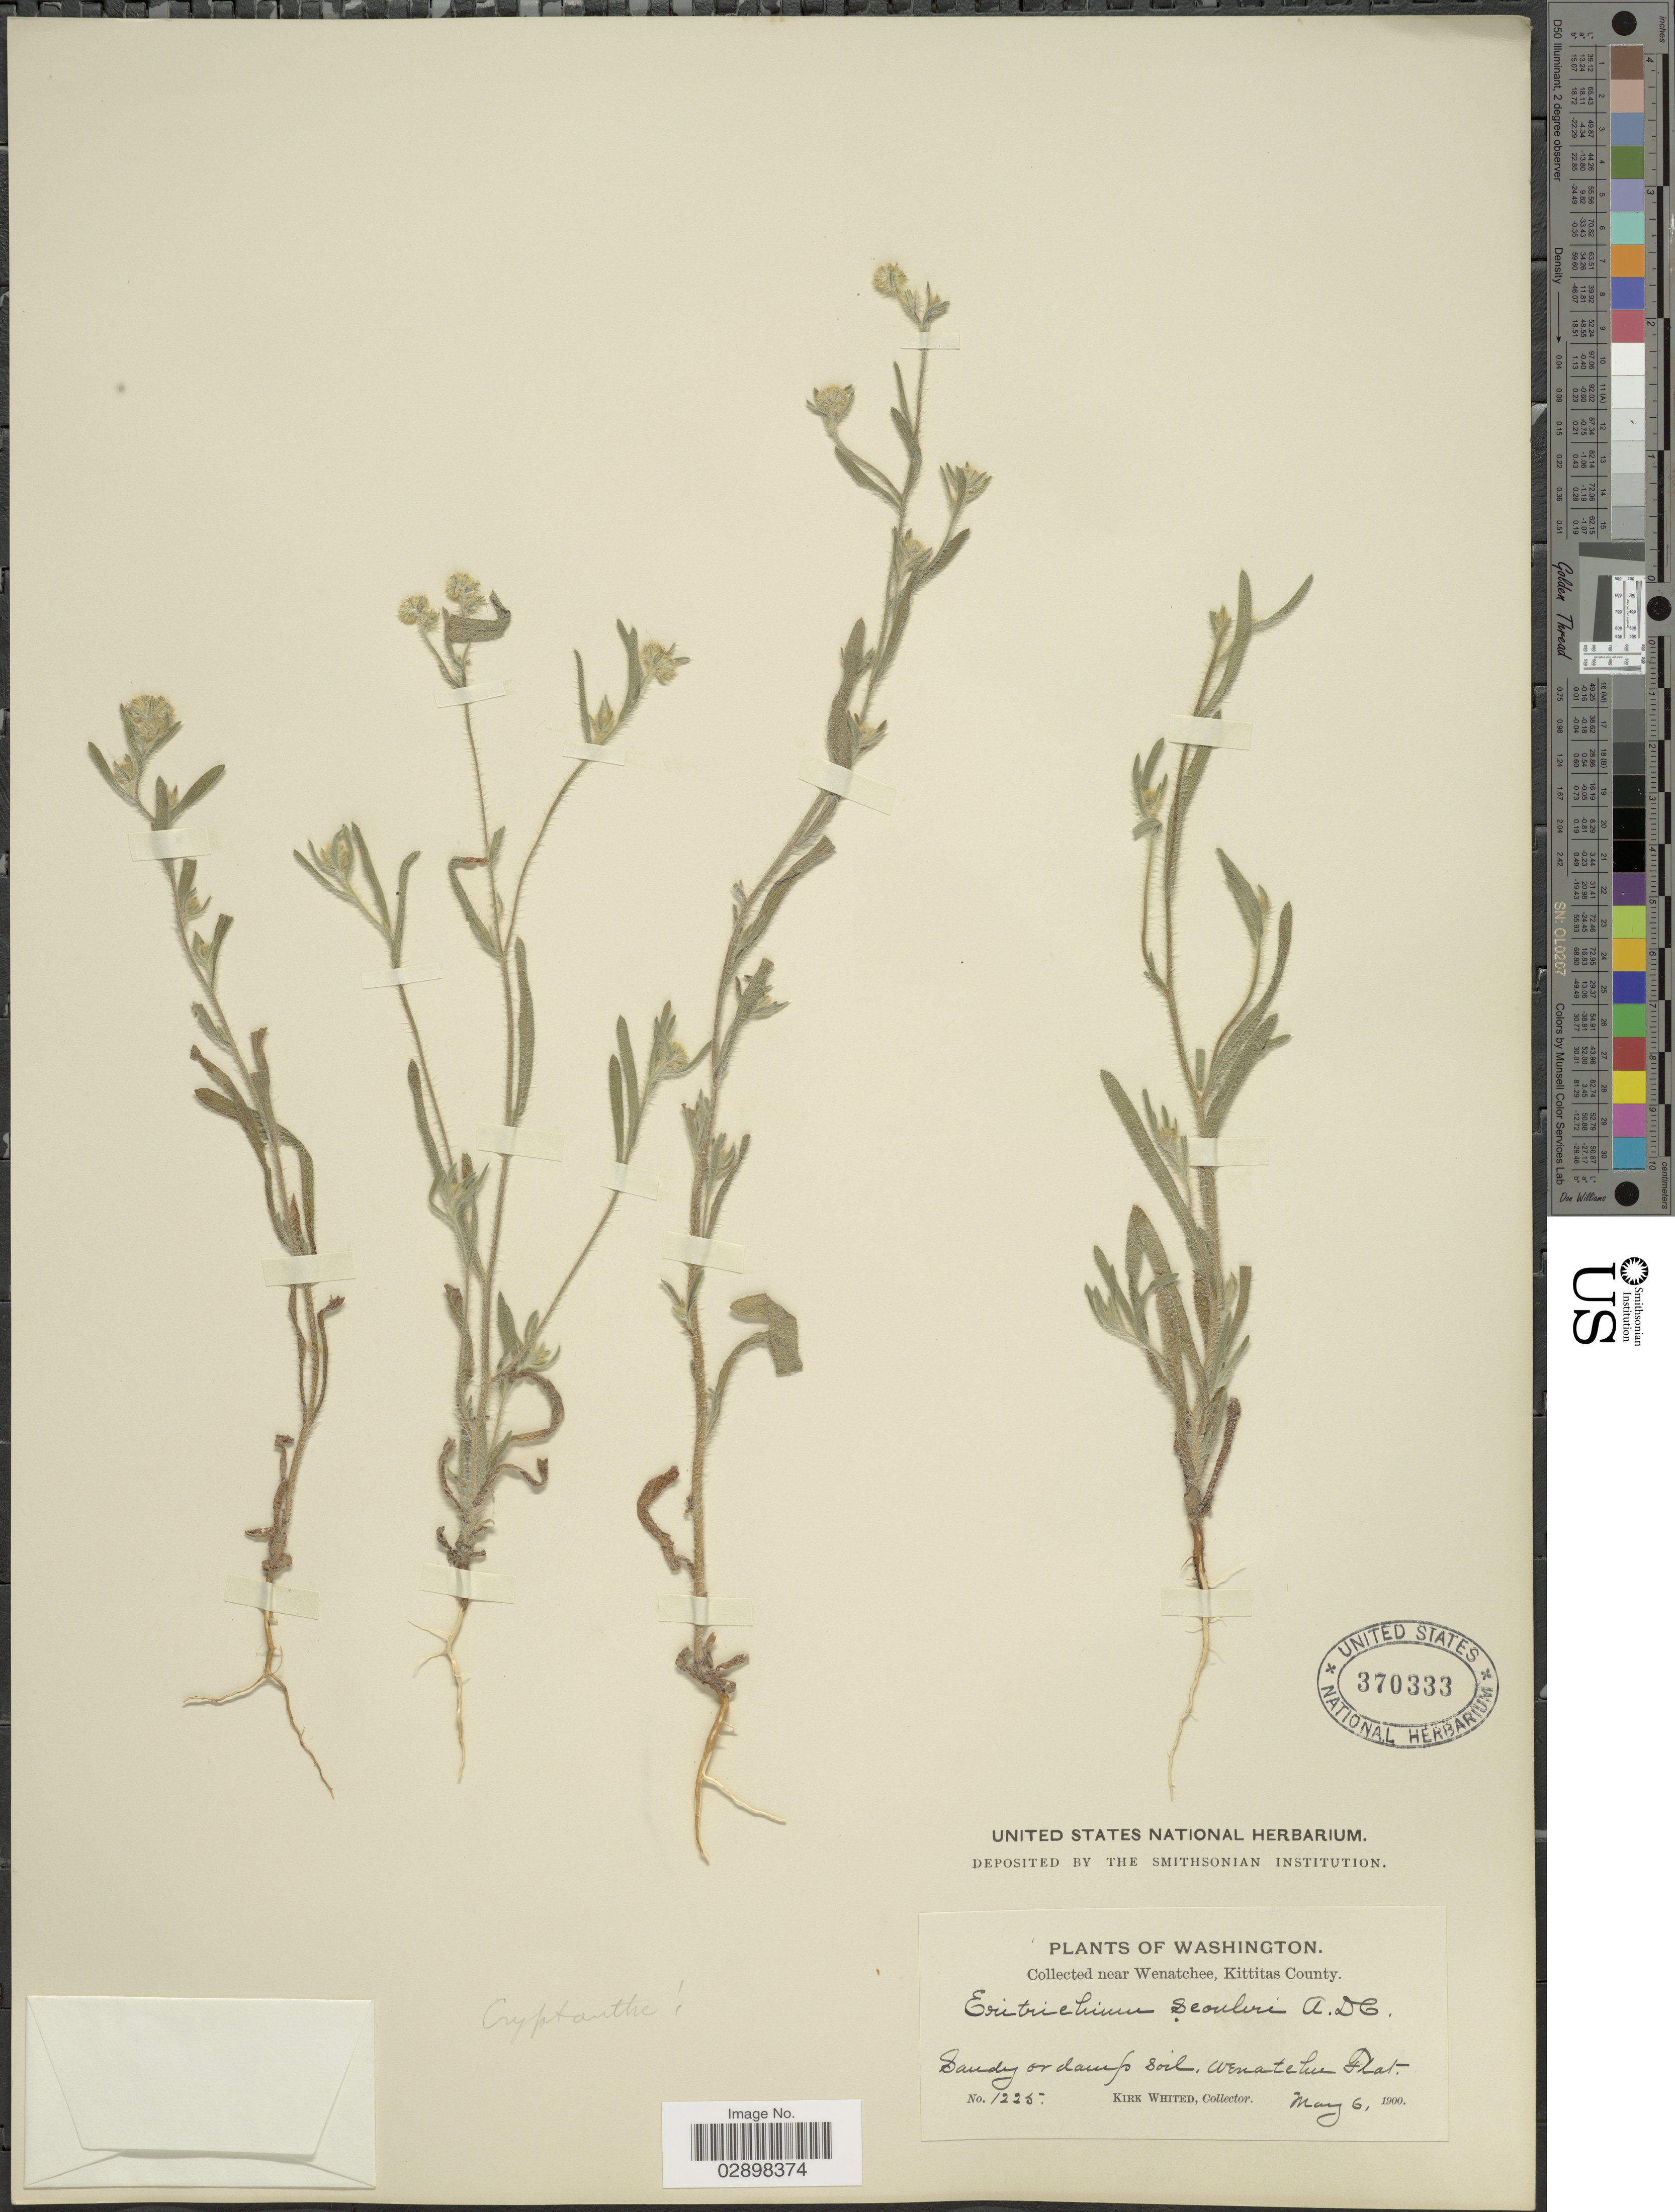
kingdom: Plantae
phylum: Tracheophyta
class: Magnoliopsida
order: Boraginales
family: Boraginaceae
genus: Cryptantha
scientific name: Cryptantha torreyana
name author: (A. Gray) S.W. Greene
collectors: K. Whited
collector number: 1225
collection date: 1900-05-06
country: United States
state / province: Washington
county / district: Kittitas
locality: Near Wenatchee, Kittitas County. Wenatchee Flat.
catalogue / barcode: US 370333